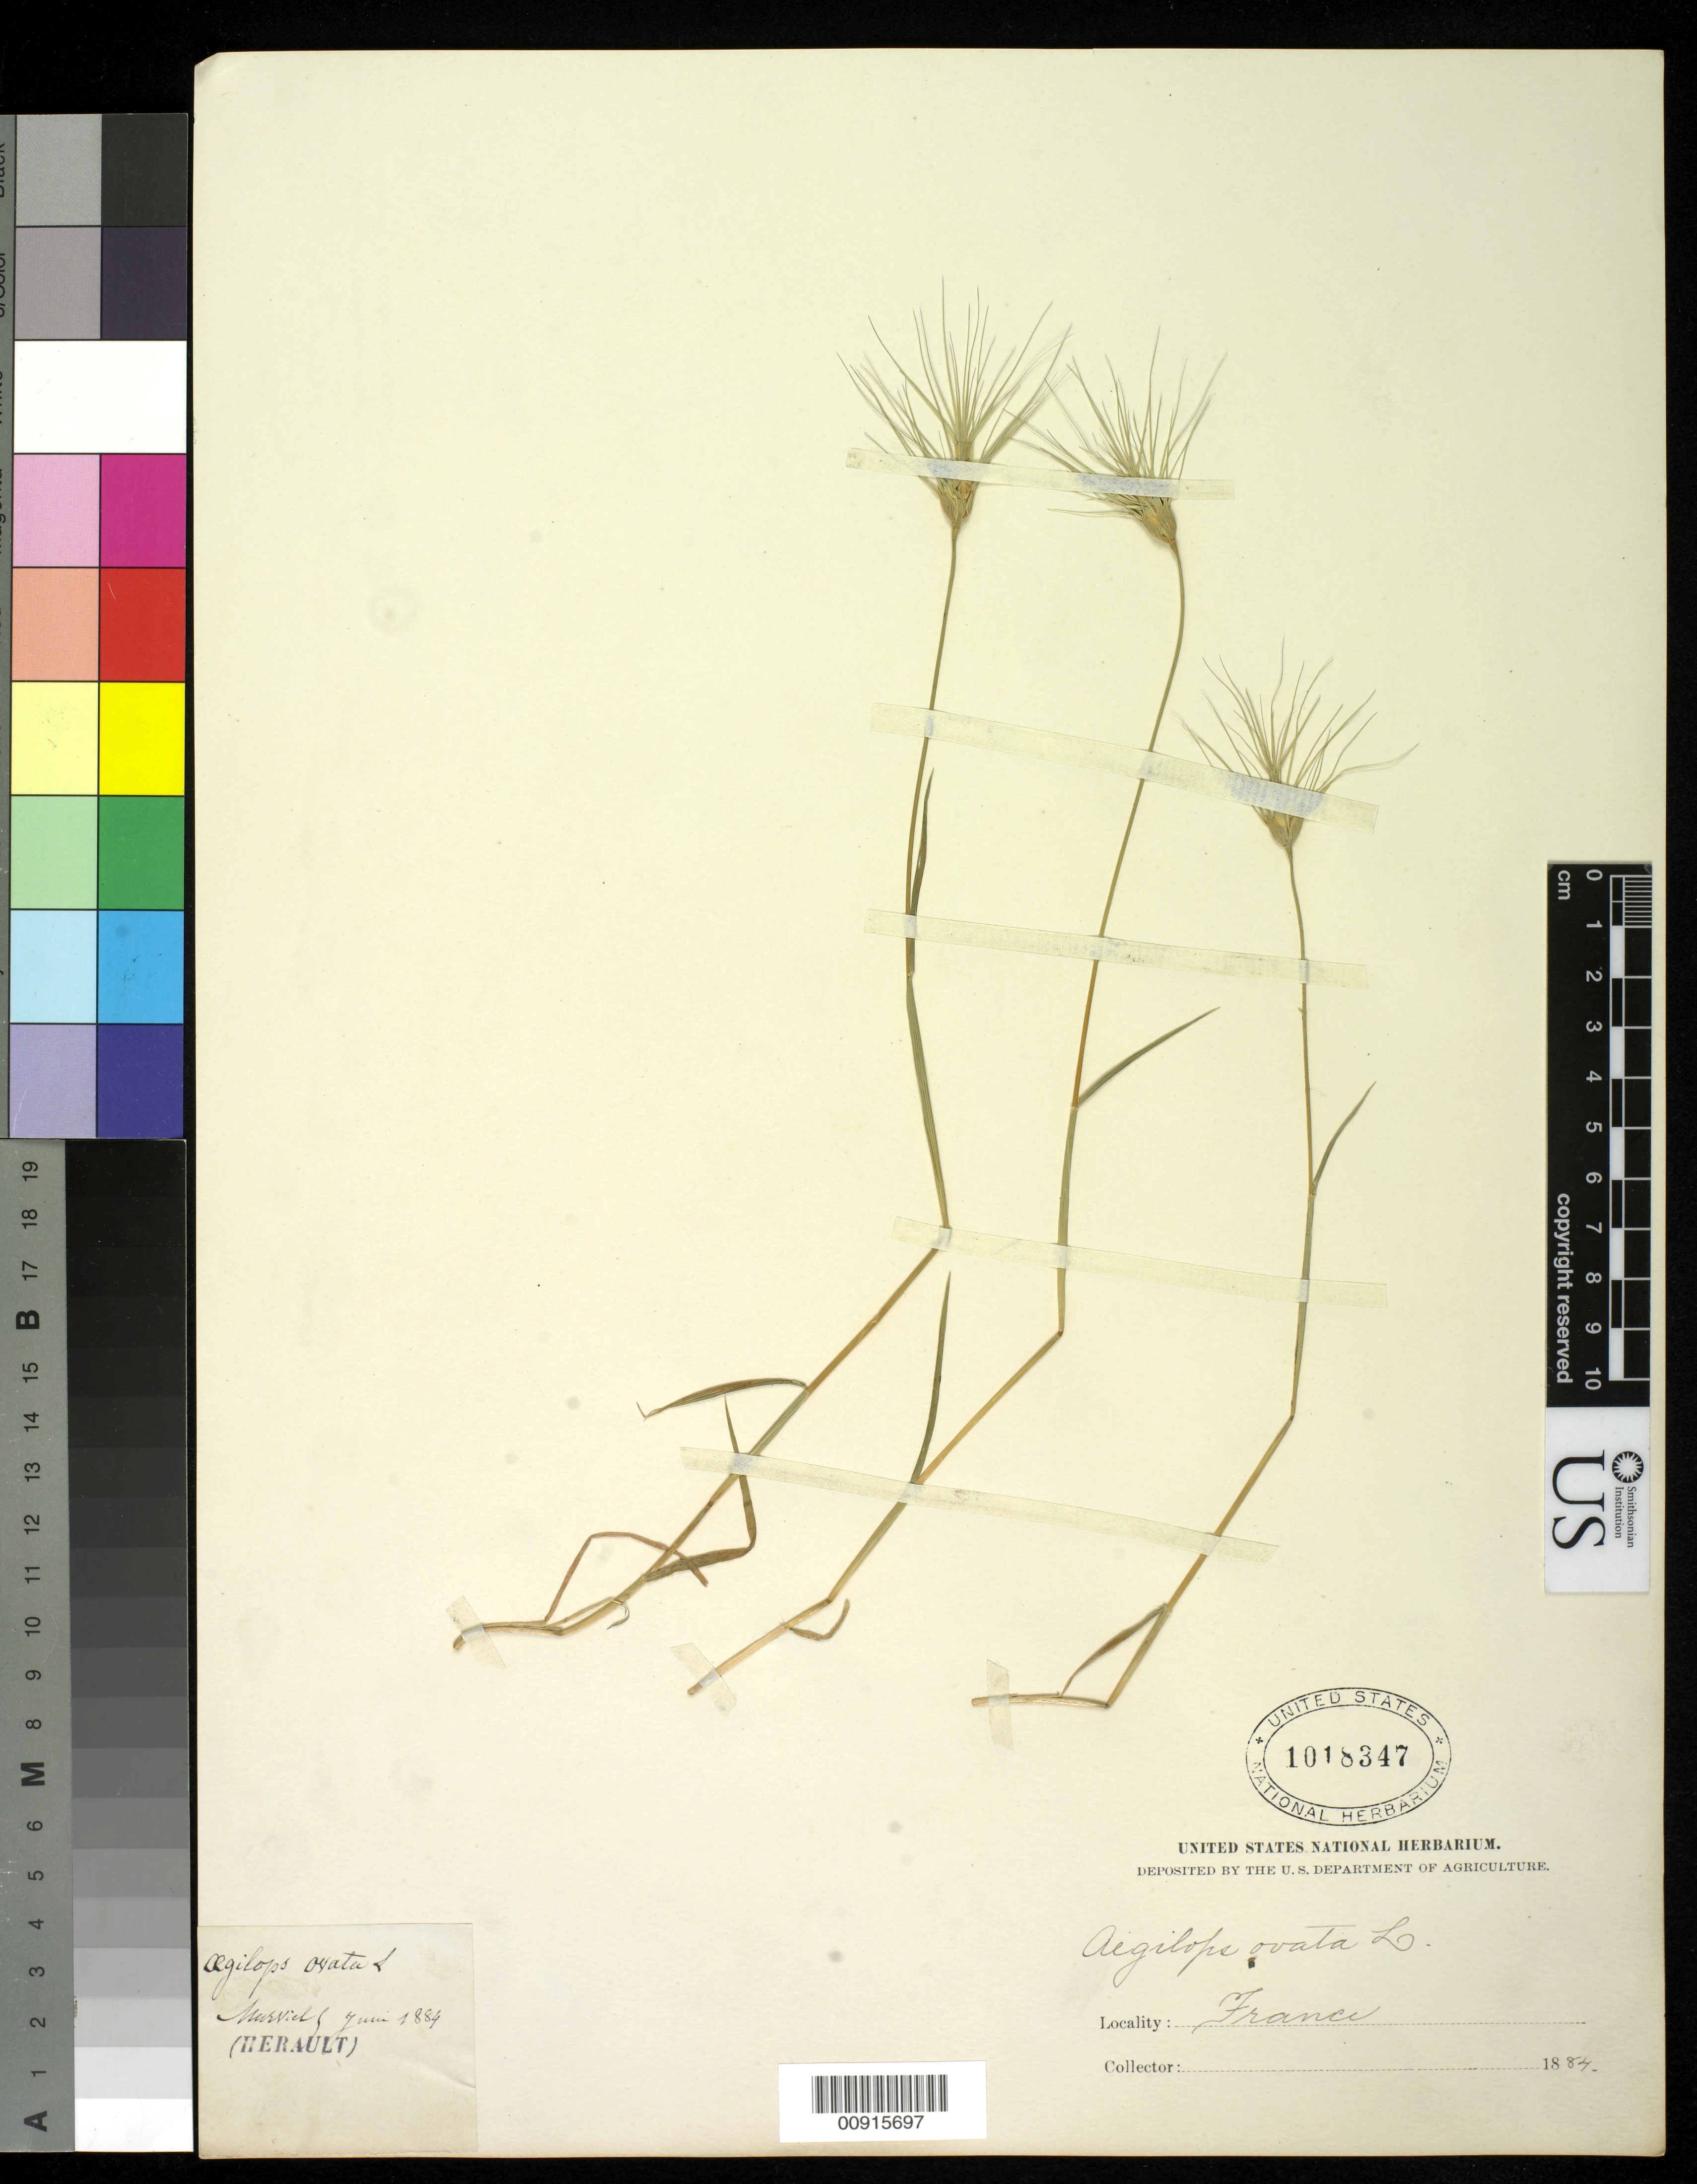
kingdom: Plantae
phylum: Tracheophyta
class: Liliopsida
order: Poales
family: Poaceae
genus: Aegilops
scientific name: Aegilops geniculata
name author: Roth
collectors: A. E. Mouillefarine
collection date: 1884-06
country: France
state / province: Occitanie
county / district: Hérault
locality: Murviel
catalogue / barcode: US 1018347